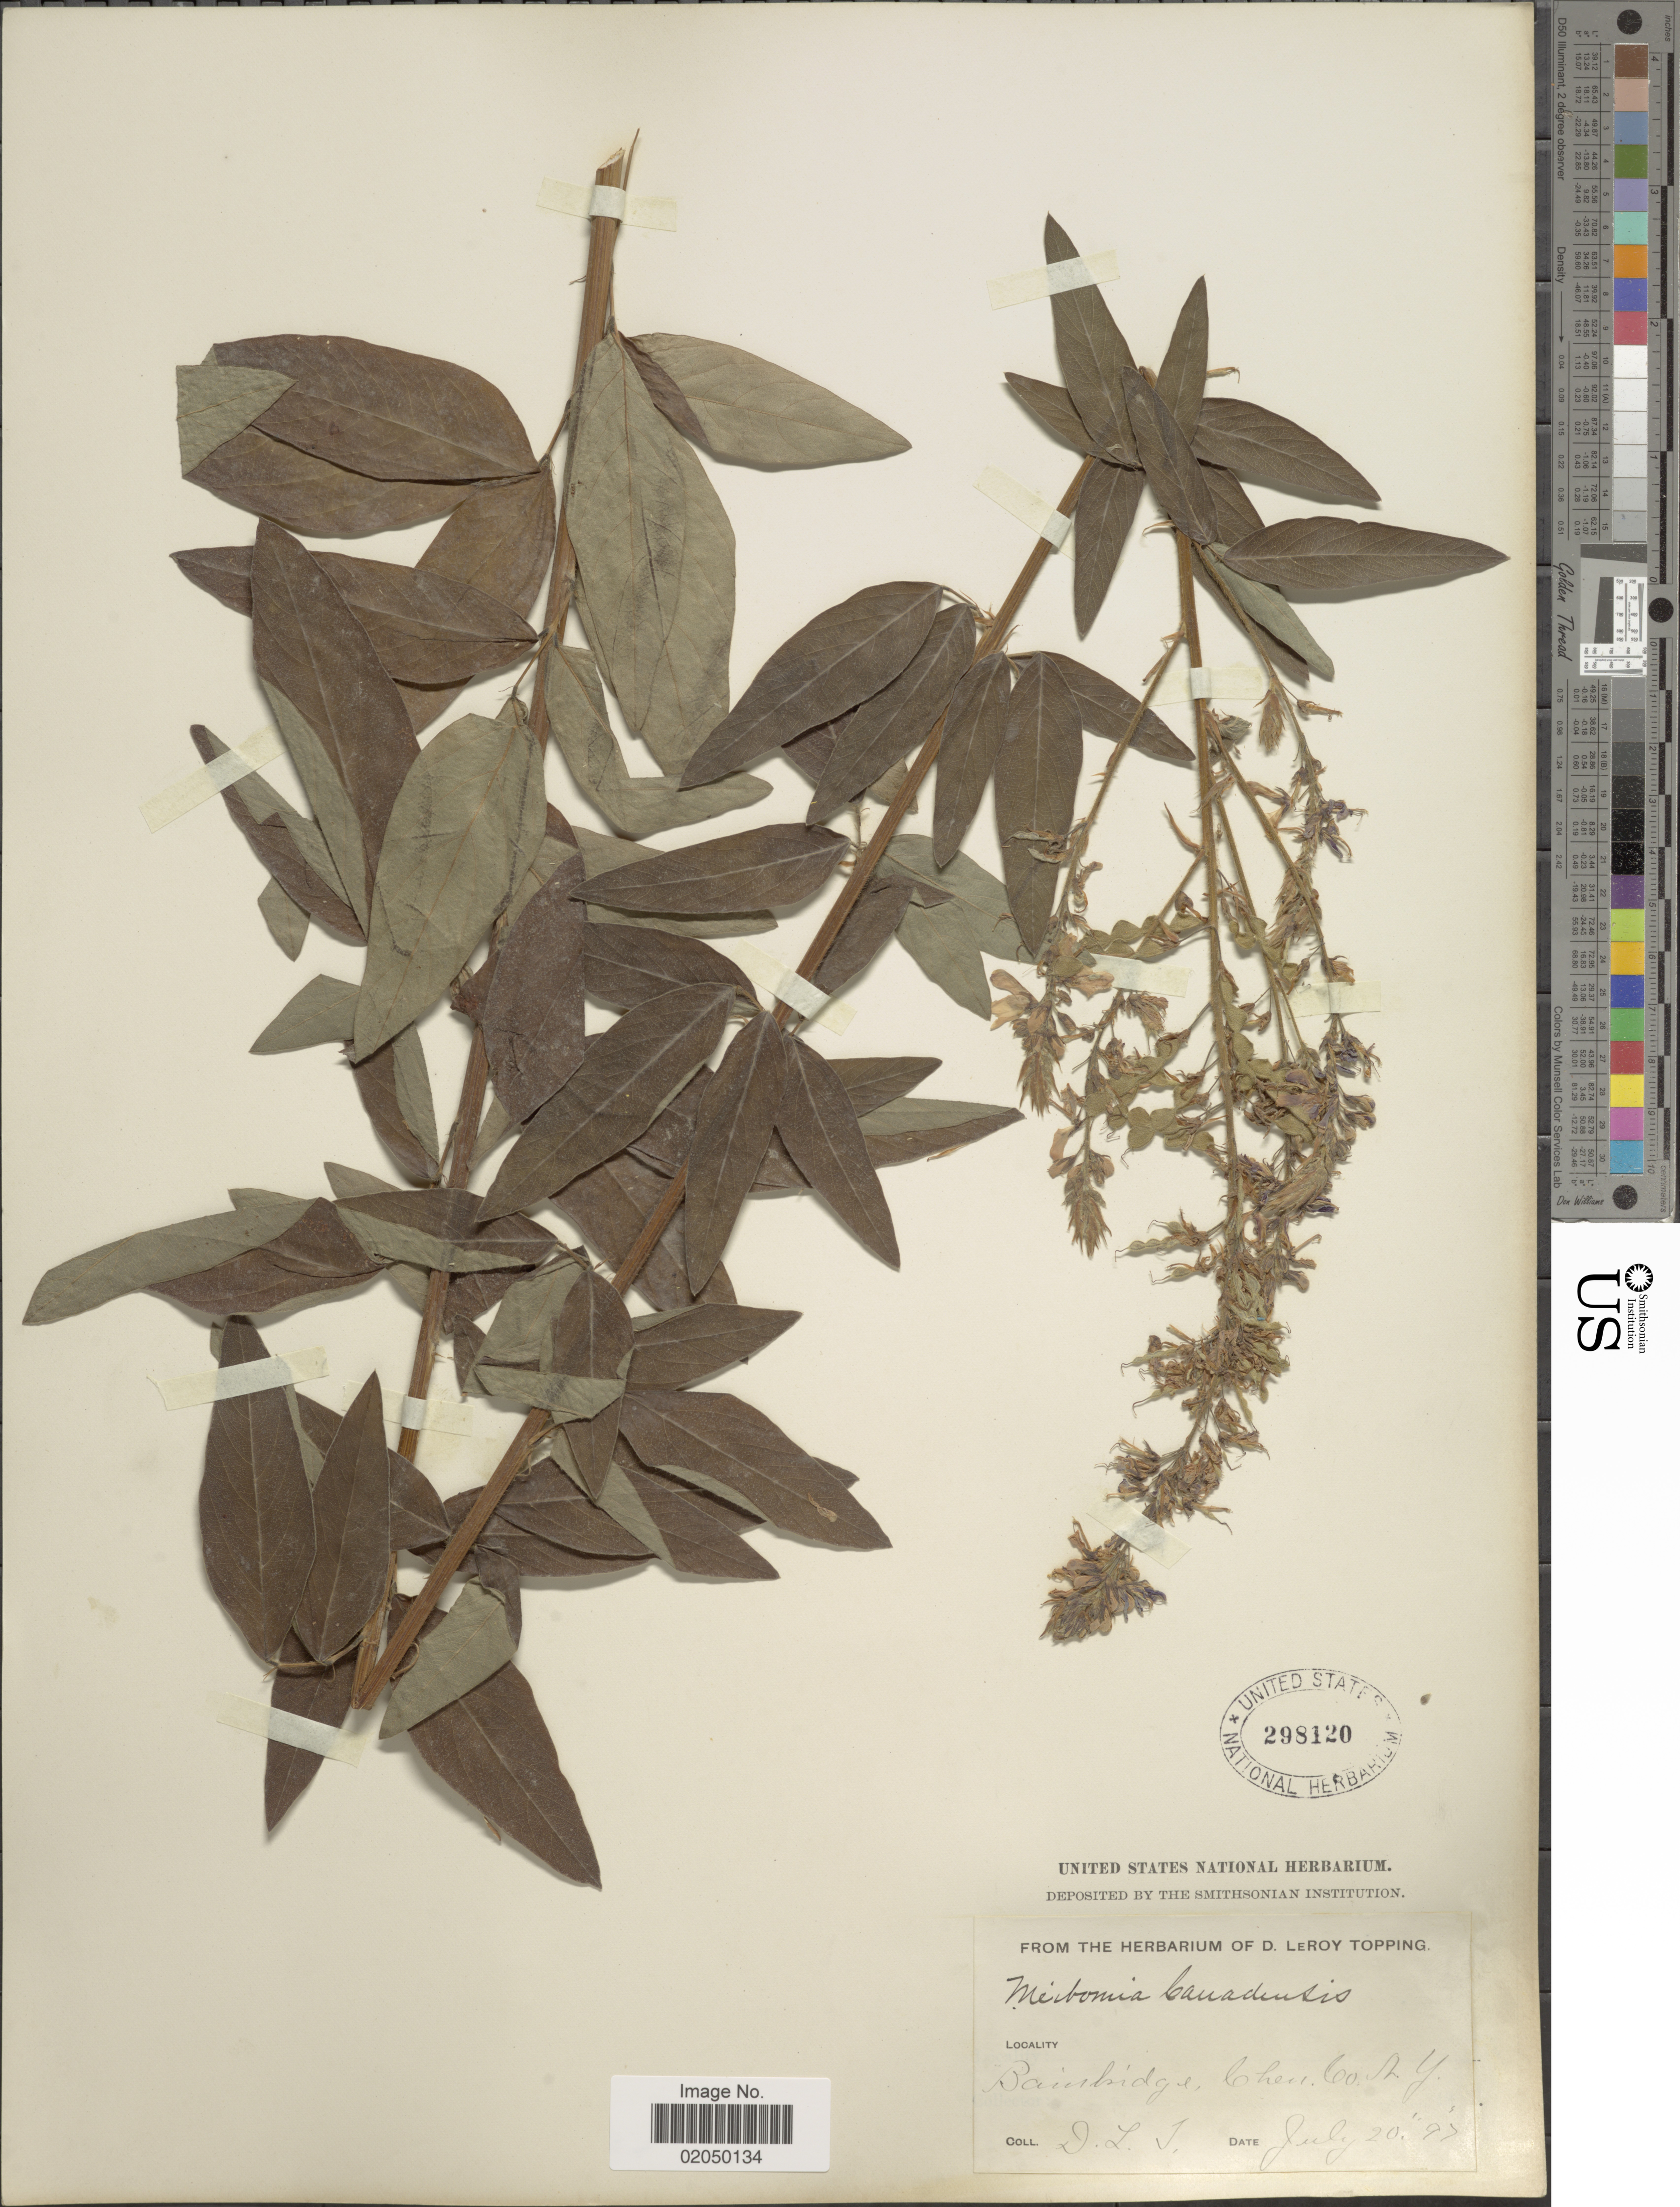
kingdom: Plantae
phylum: Tracheophyta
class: Magnoliopsida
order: Fabales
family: Fabaceae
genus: Desmodium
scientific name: Desmodium canadense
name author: (L.) DC.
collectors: D. L. Topping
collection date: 1897-07-20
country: United States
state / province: New York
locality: Bainbridge, Chen. Co.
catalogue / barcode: US 298120